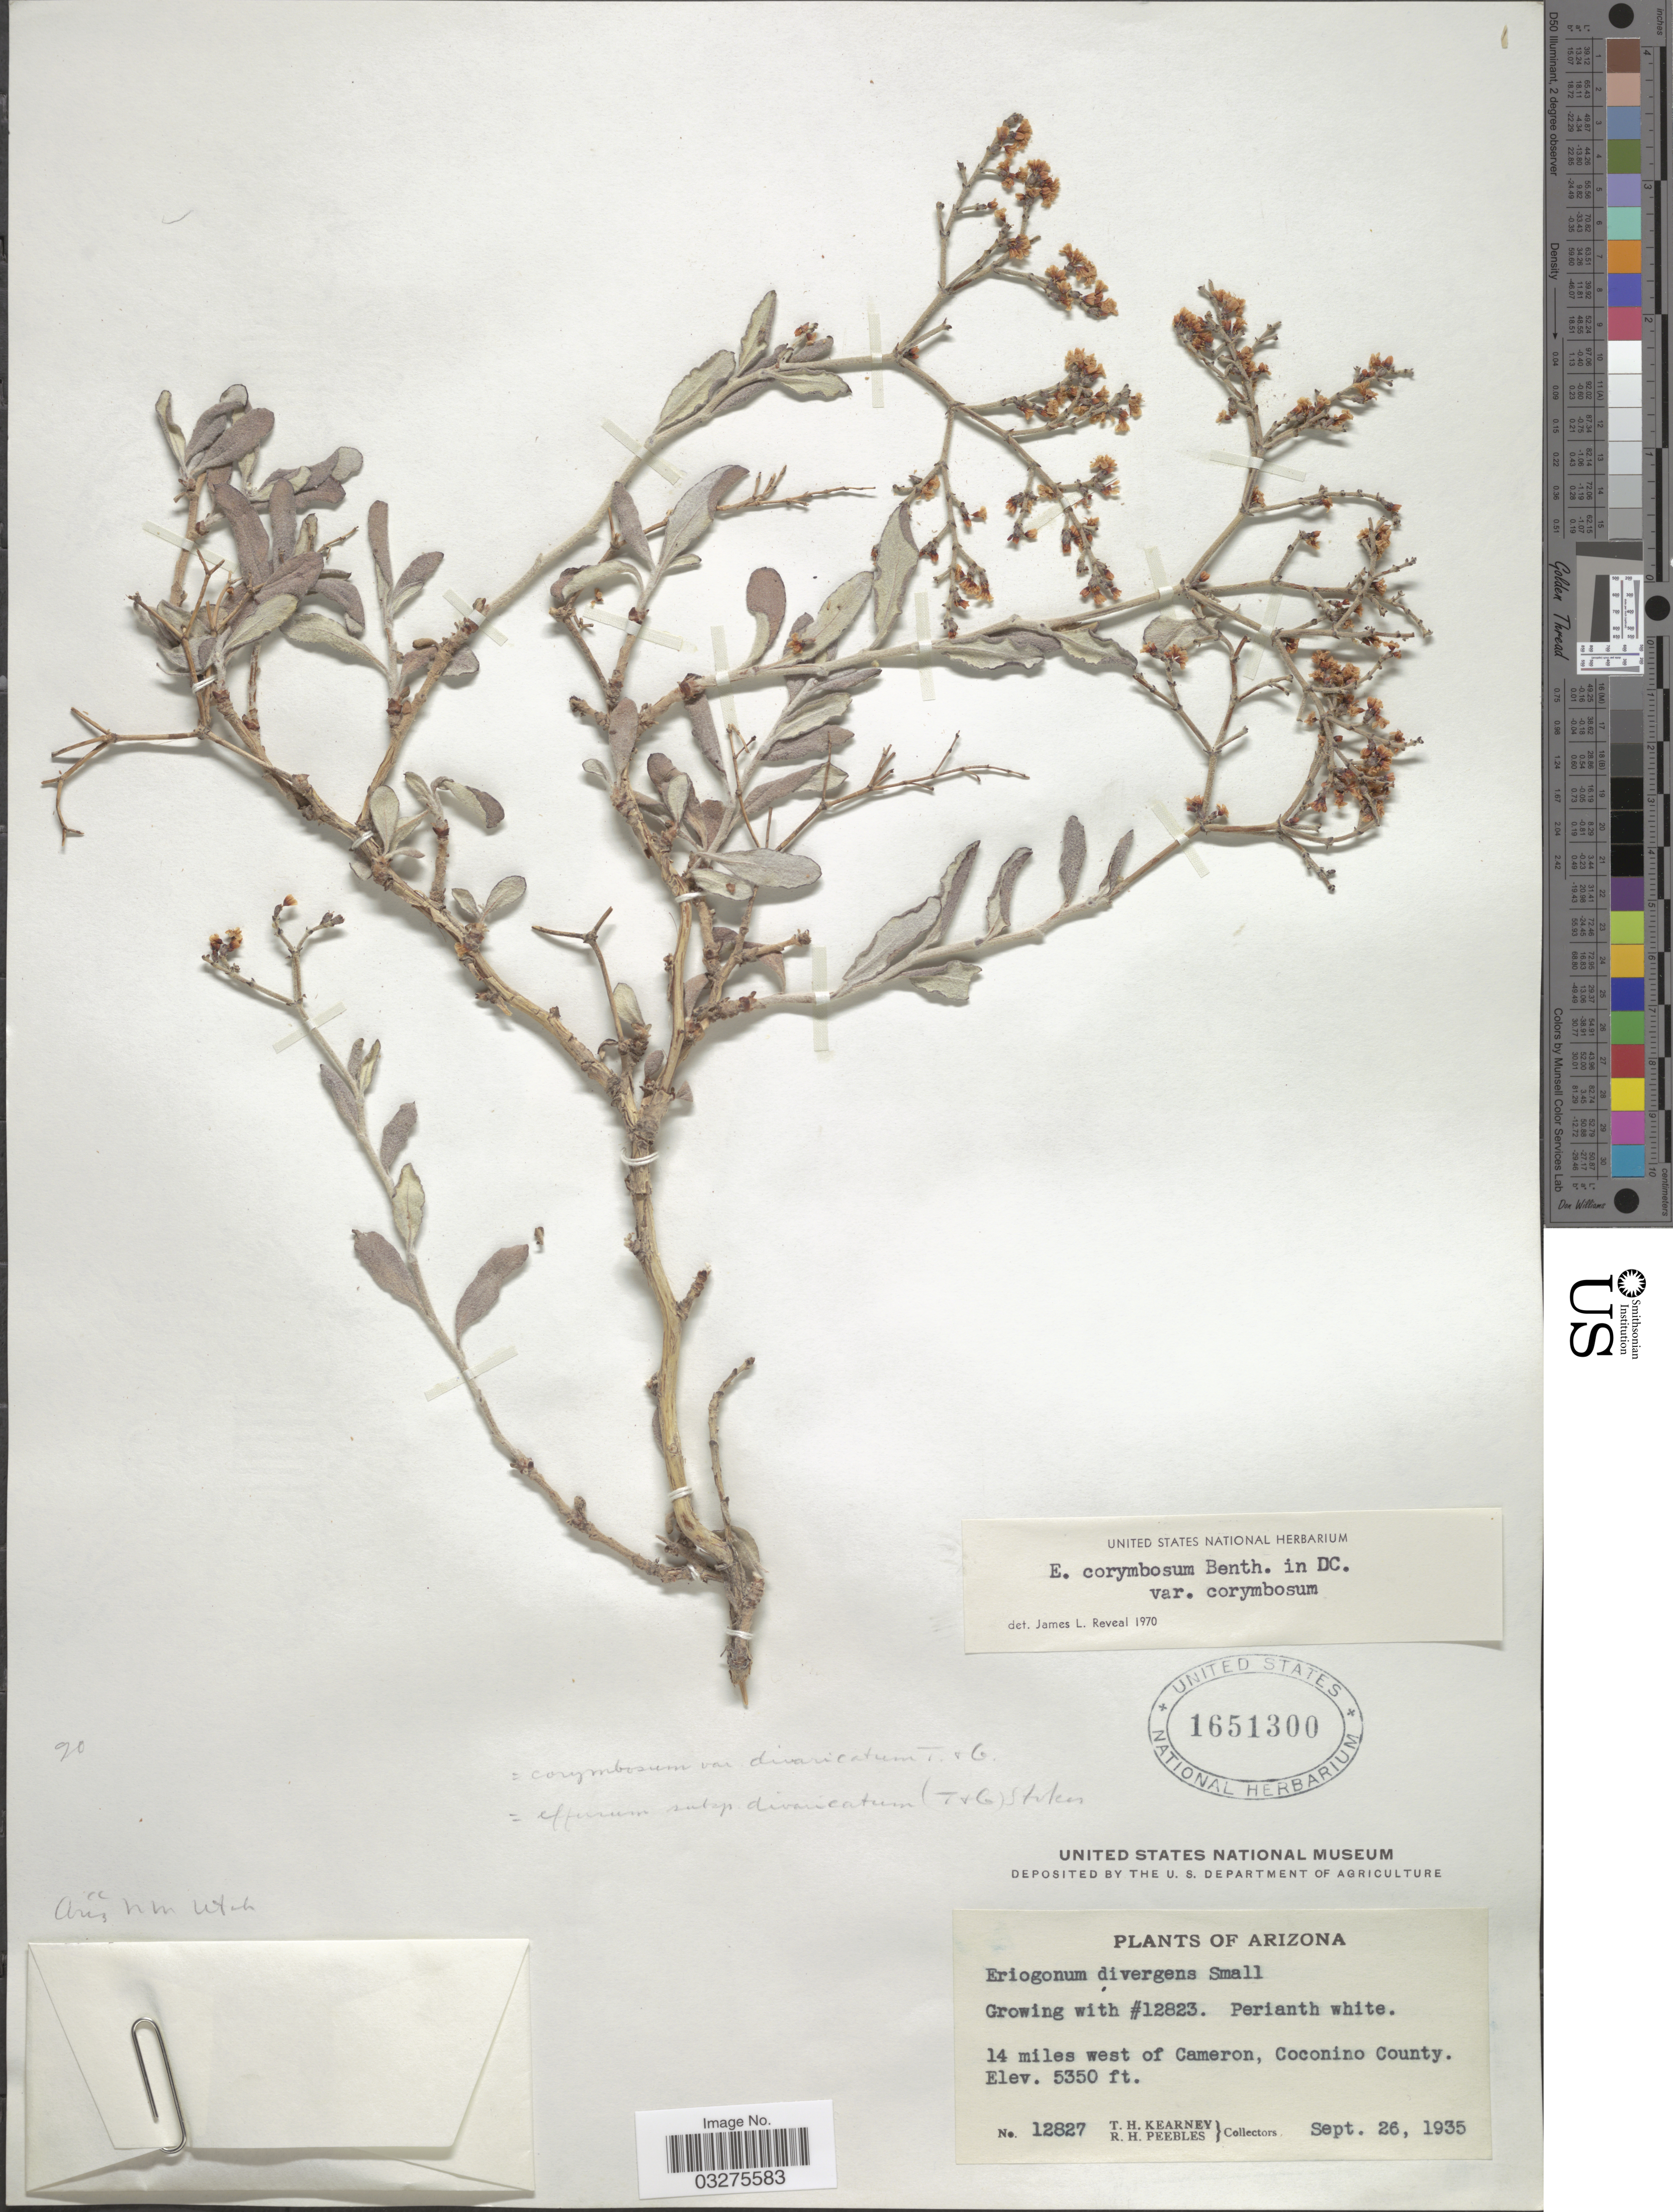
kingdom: Plantae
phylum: Tracheophyta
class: Magnoliopsida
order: Caryophyllales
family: Polygonaceae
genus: Eriogonum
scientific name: Eriogonum corymbosum var. corymbosum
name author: Benth.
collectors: T. H. Kearney & R. H. Peebles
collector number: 12827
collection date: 1935-09-26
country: United States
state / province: Arizona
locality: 14 miles west of Cameron, Coconino County.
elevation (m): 1631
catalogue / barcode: US 1651300